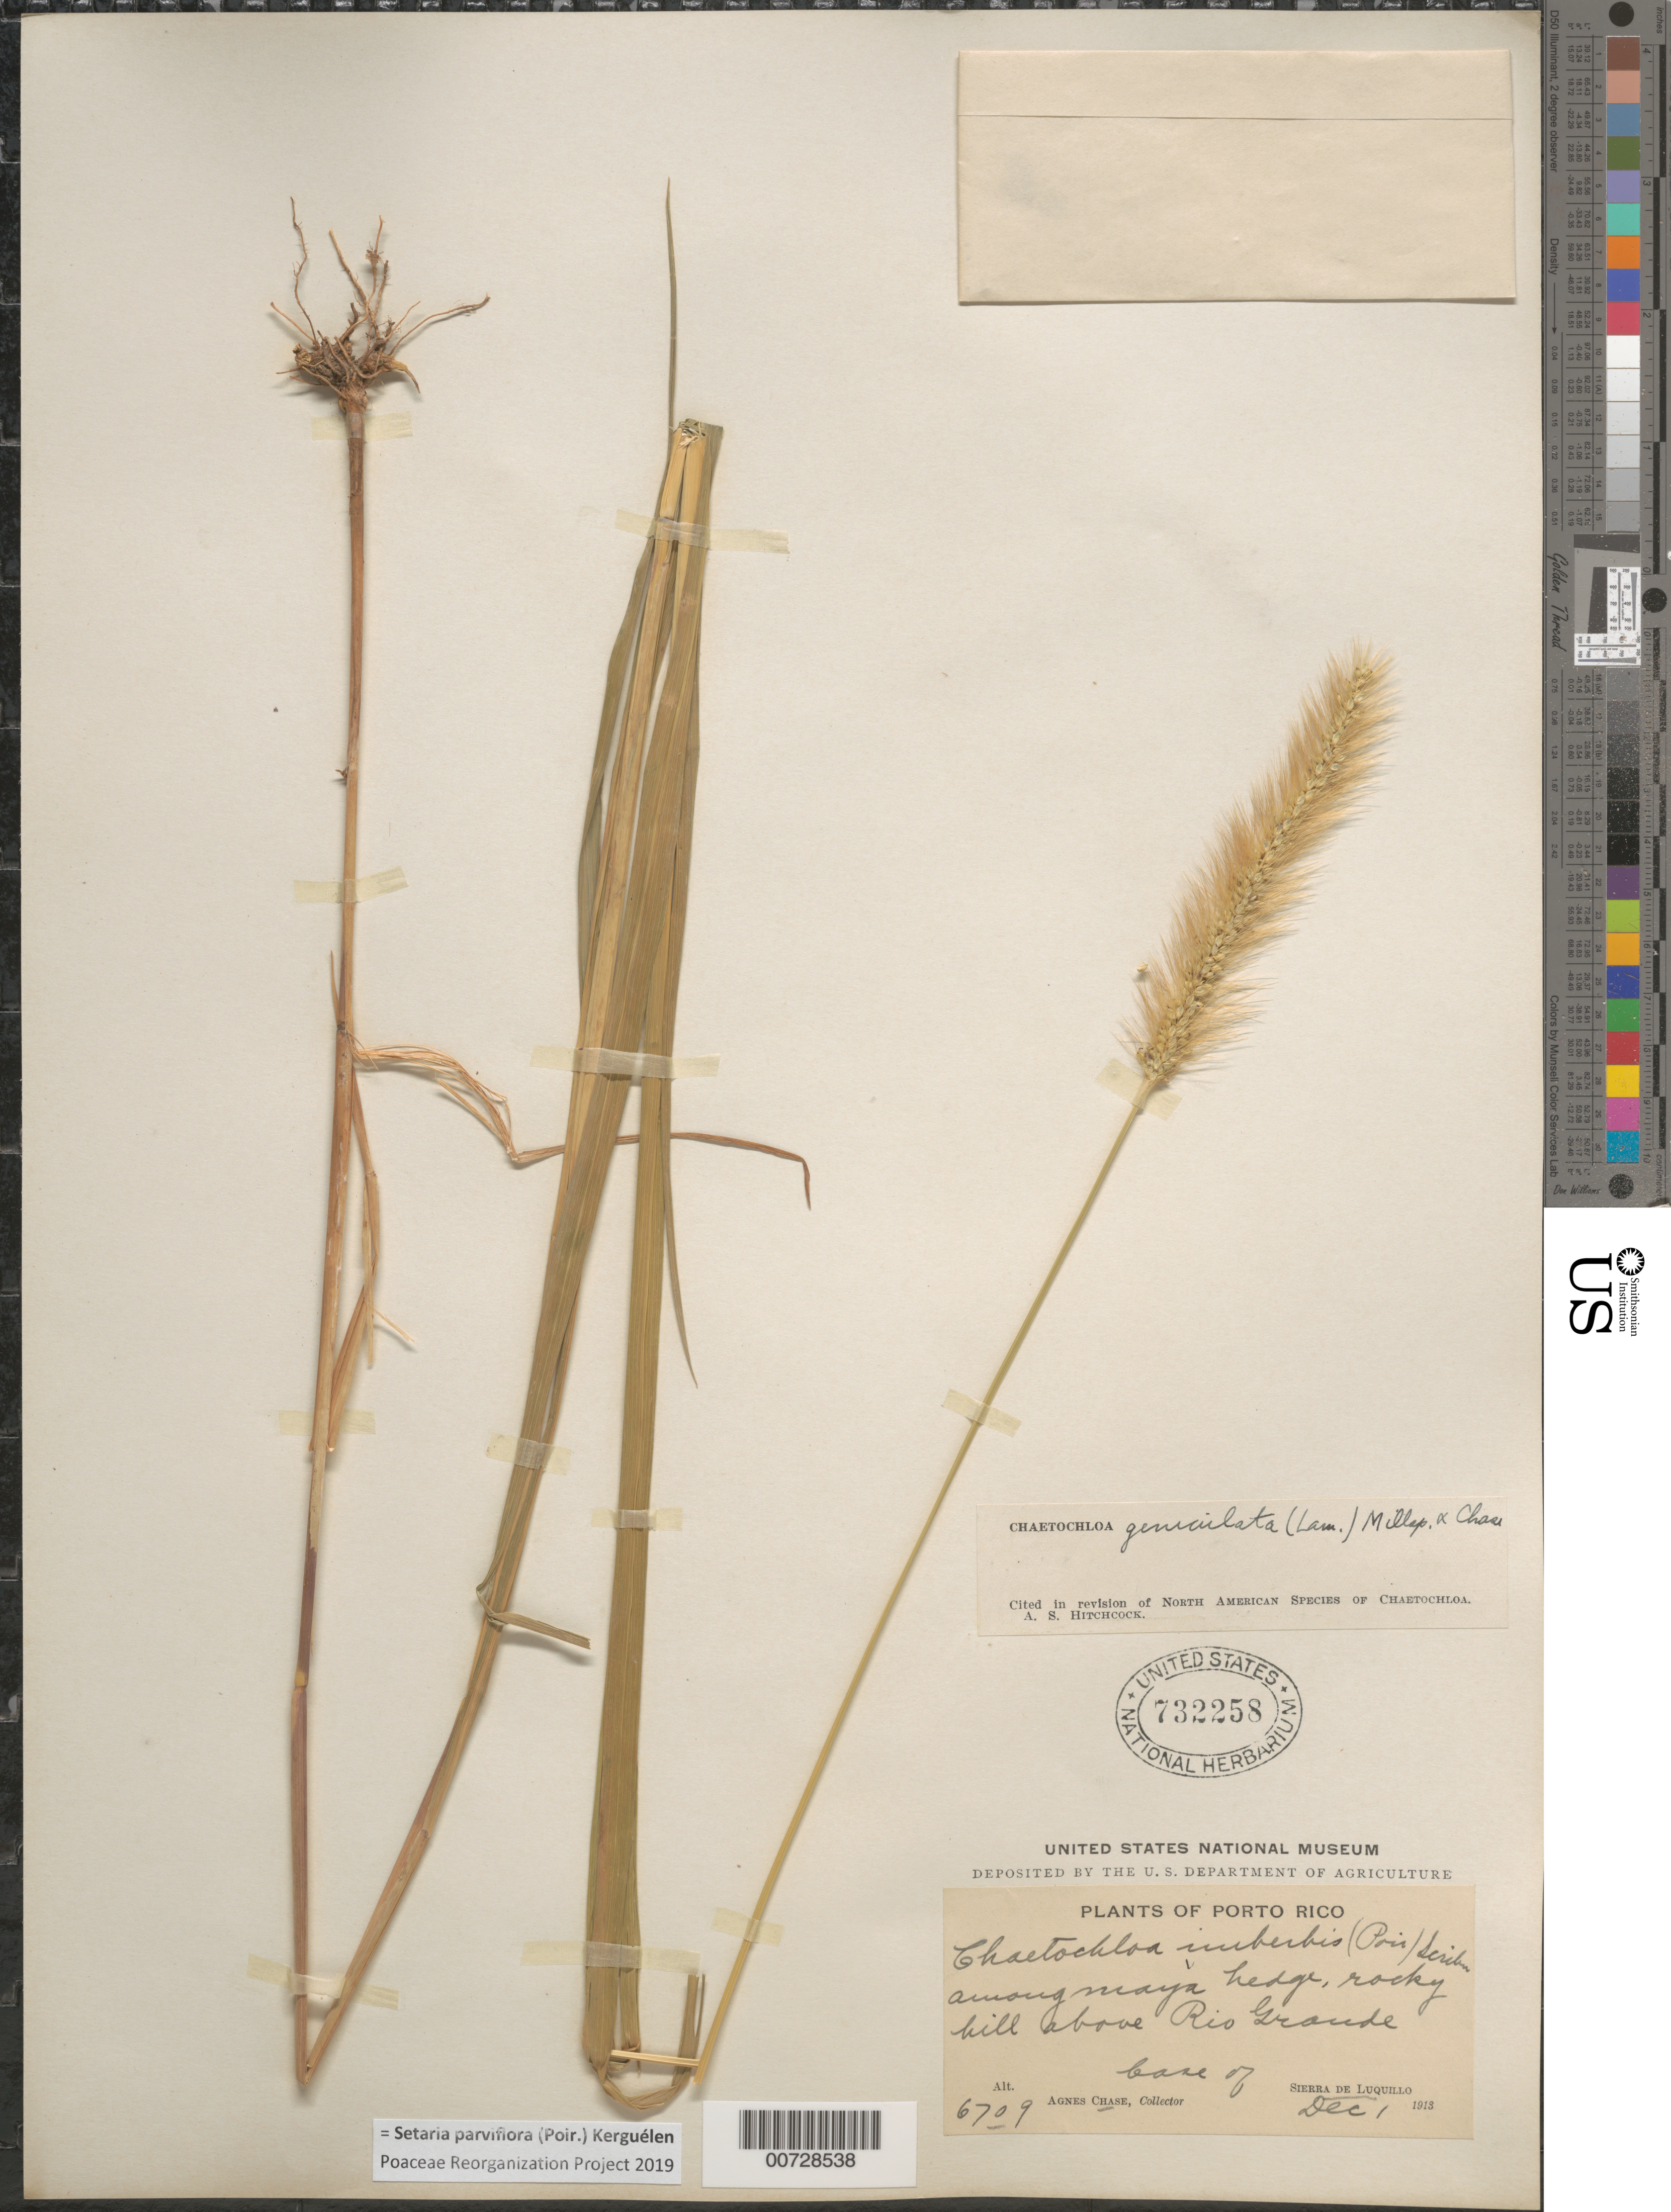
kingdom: Plantae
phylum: Tracheophyta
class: Liliopsida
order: Poales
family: Poaceae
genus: Setaria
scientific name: Setaria parviflora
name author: (Poir.) Kerguélen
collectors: A. Chase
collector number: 6709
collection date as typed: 01 Dec 1913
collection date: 1913-12-01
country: Puerto Rico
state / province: Luquillo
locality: Sierra de Luquillo, Rio Grande, hill above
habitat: Among maya hedge, rocky hill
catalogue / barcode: US 732258